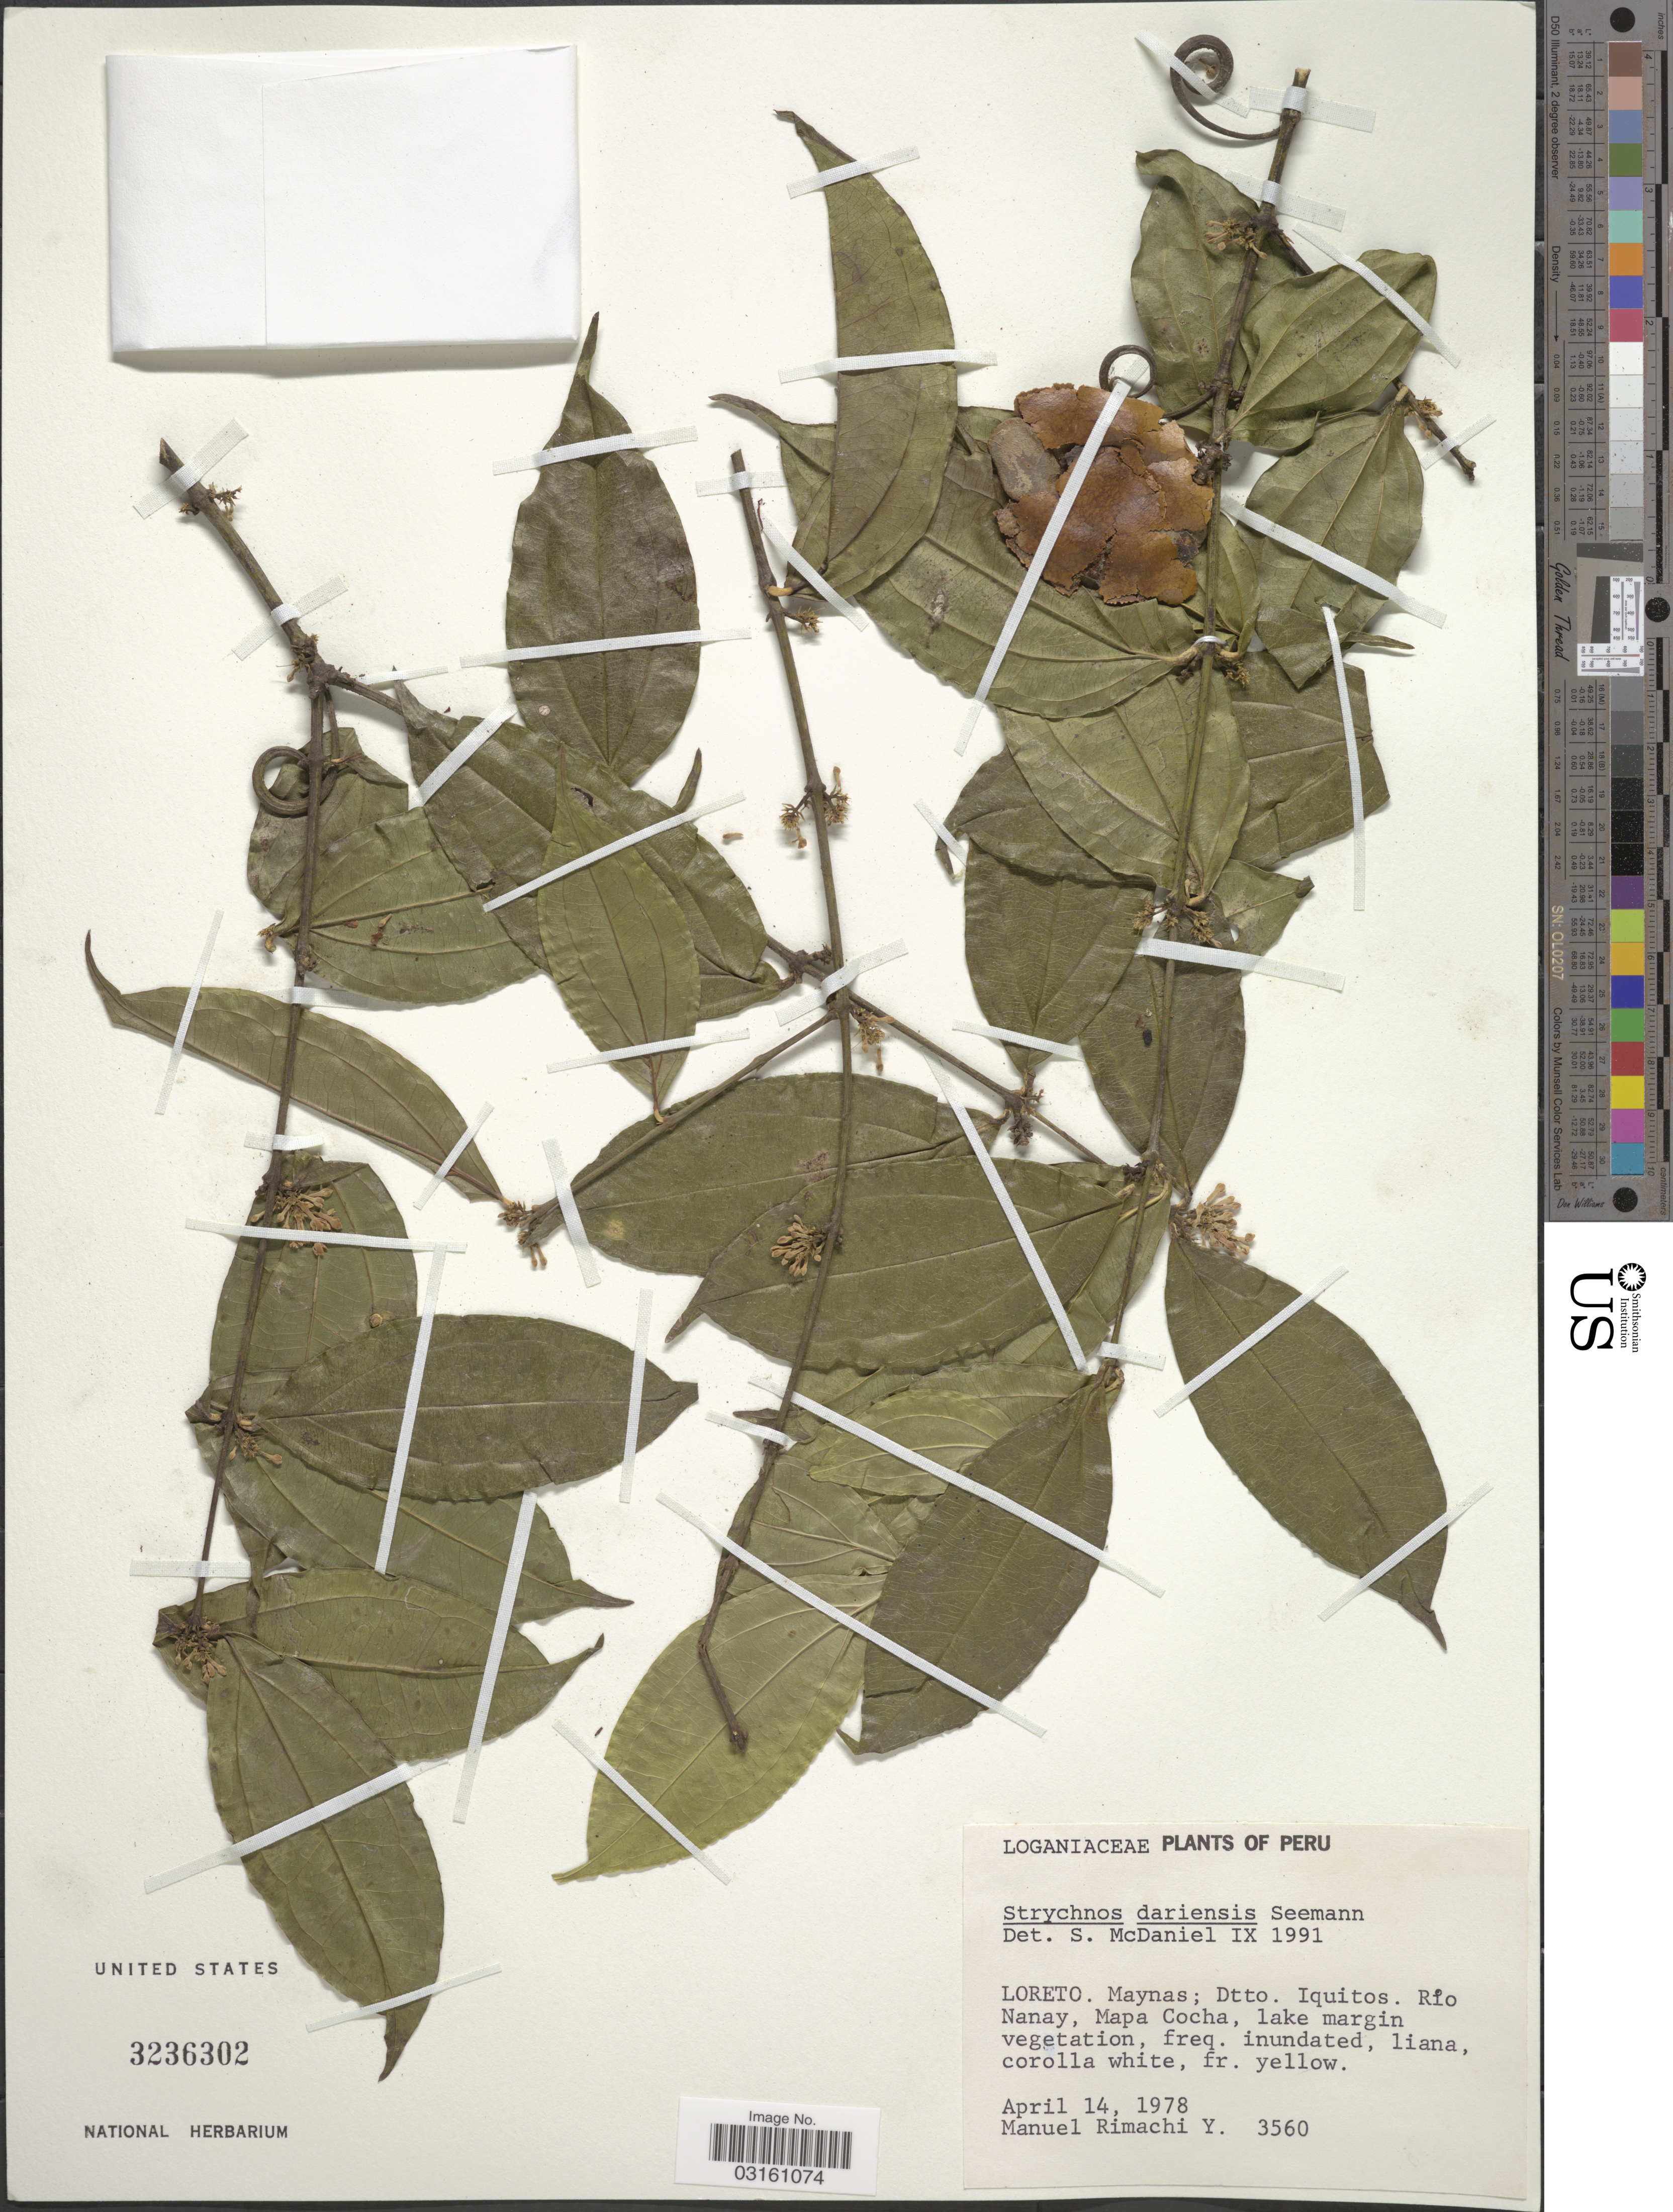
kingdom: Plantae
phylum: Tracheophyta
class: Magnoliopsida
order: Gentianales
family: Loganiaceae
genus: Strychnos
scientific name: Strychnos bredemeyeri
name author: (Schult.) Sprague & Sandwith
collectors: M. Rimachi Y.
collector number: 3560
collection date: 1978-04-14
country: Peru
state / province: Loreto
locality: Maynas; Dtto. Iquitos. Rio Nanay, Mapa Cocha.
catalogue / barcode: US 3236302